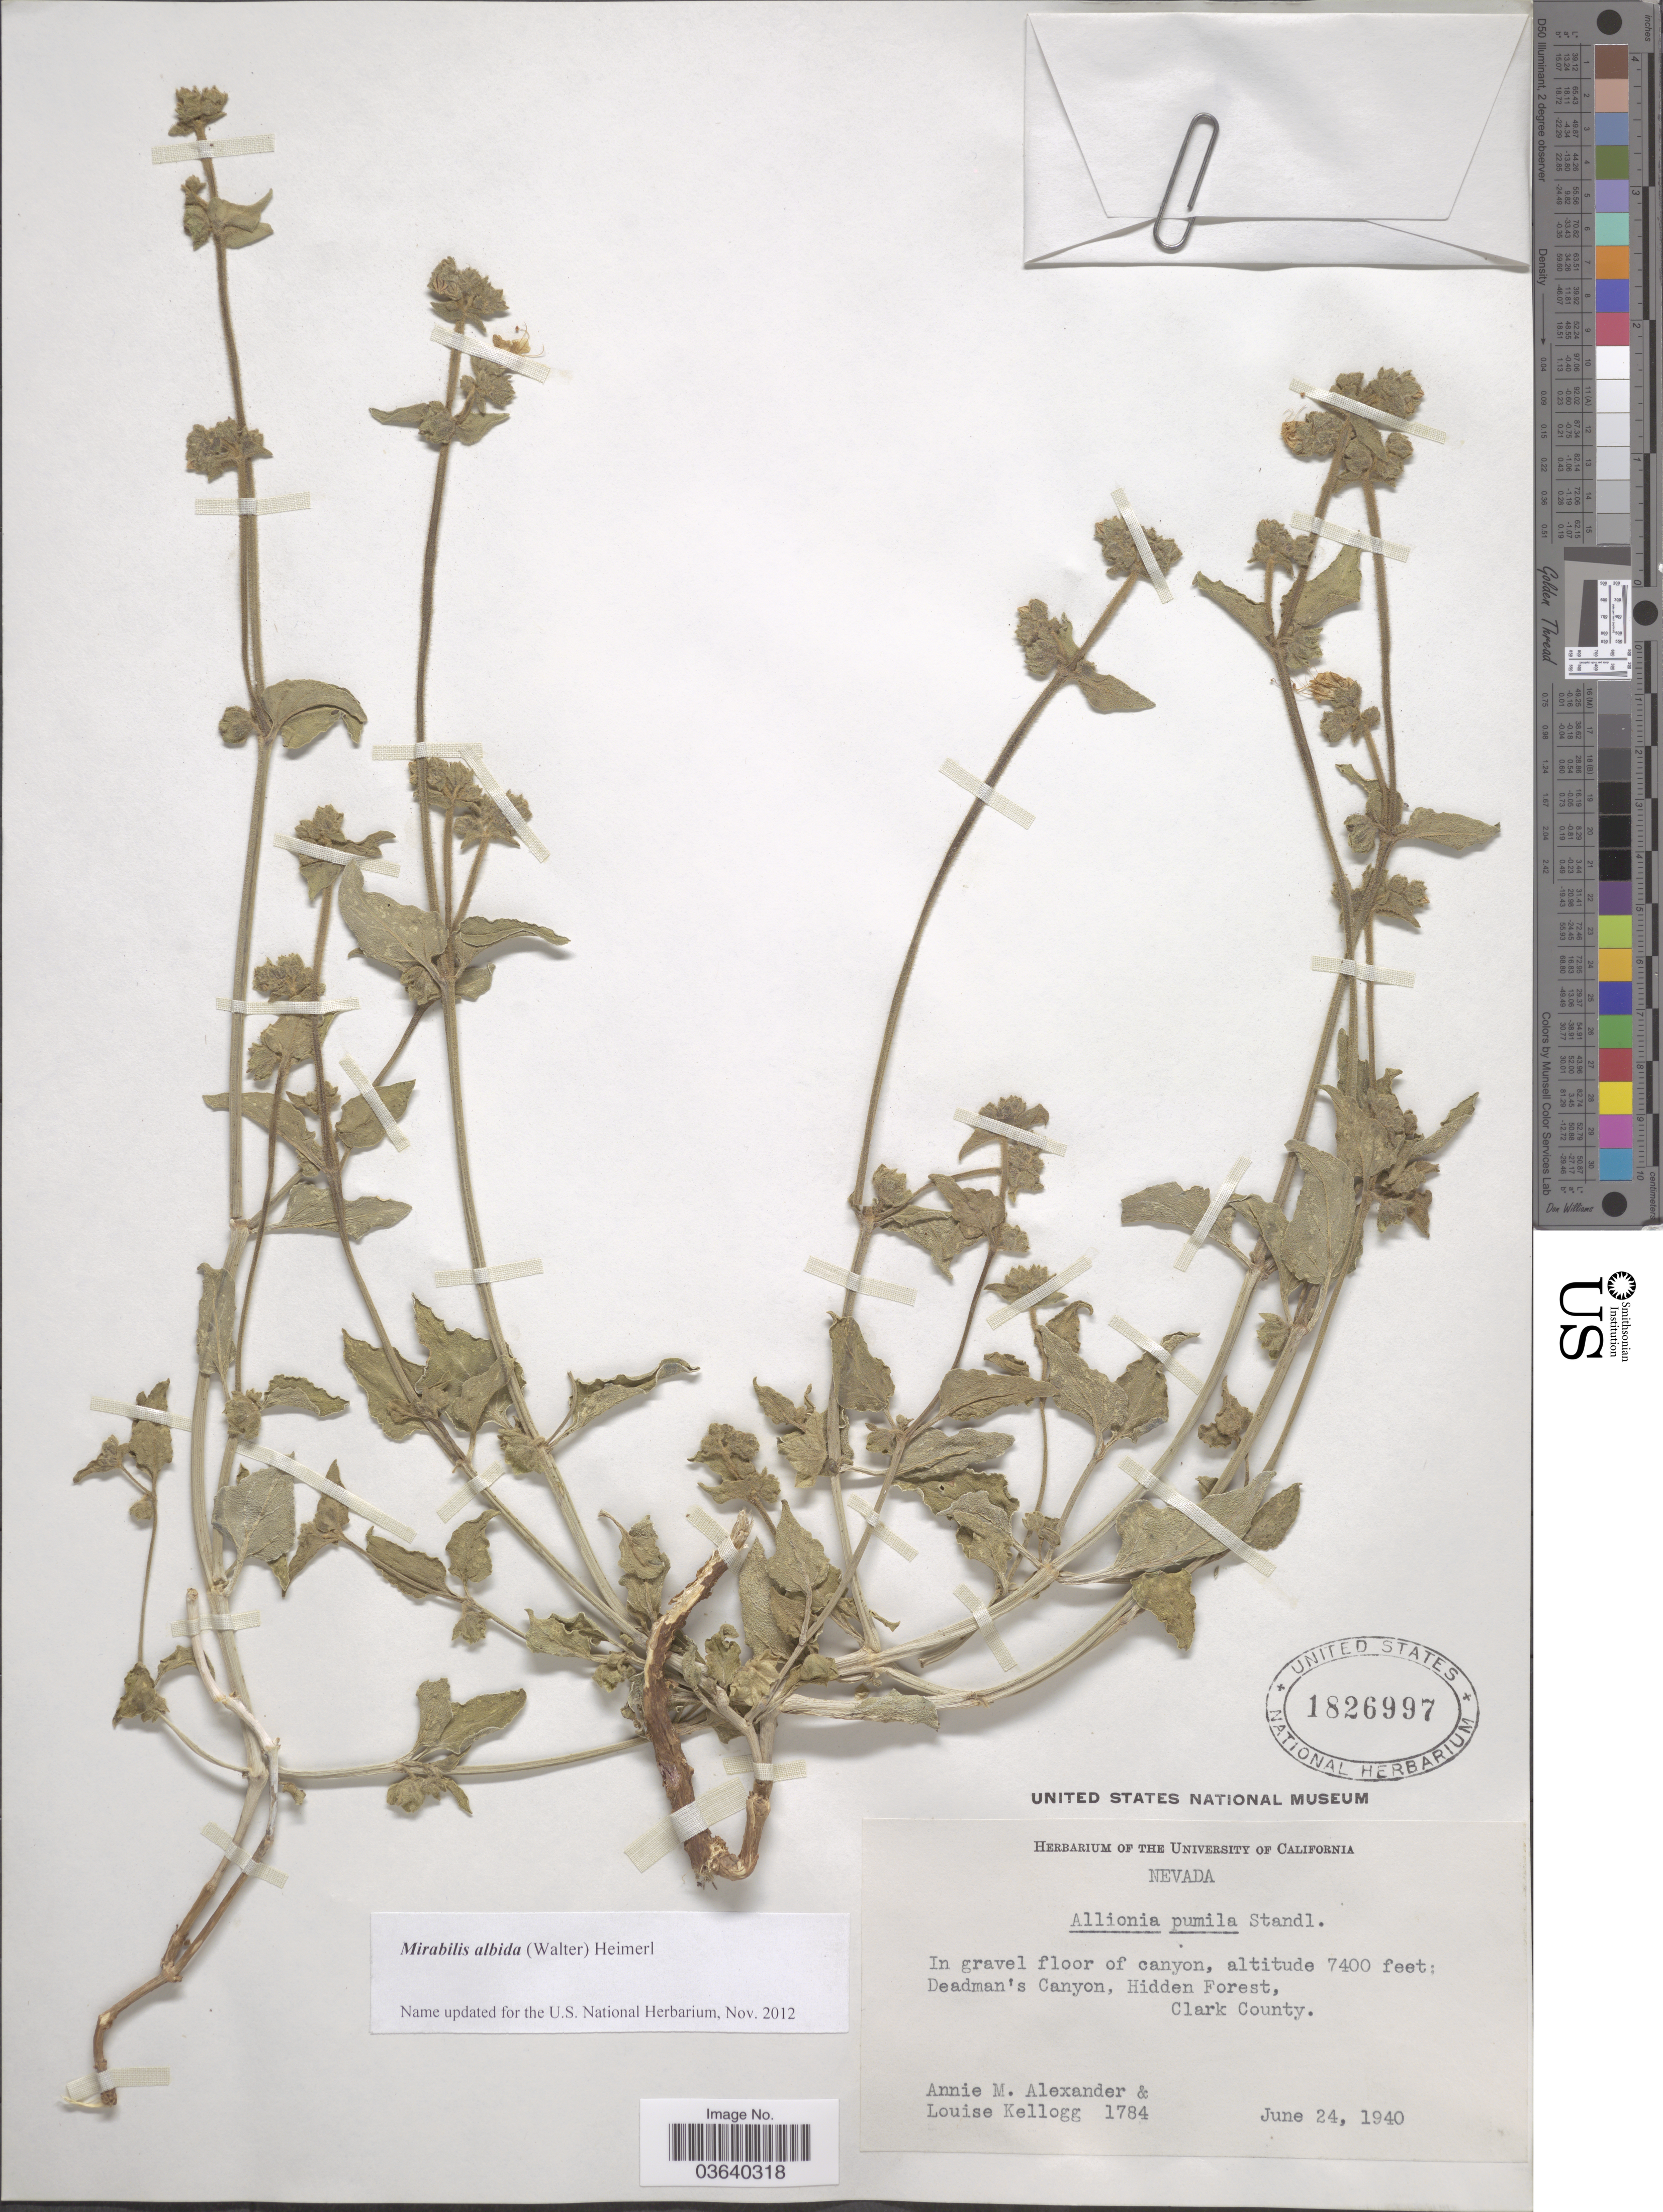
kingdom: Plantae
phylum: Tracheophyta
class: Magnoliopsida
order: Caryophyllales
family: Nyctaginaceae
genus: Mirabilis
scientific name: Mirabilis albida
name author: (Walter) Heimerl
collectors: A. M. Alexander & L. Kellogg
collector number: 1784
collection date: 1940-06-24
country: United States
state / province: Nevada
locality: Deadman's Canyon, Hidden Forest, Clark County.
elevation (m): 2256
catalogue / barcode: US 1826997